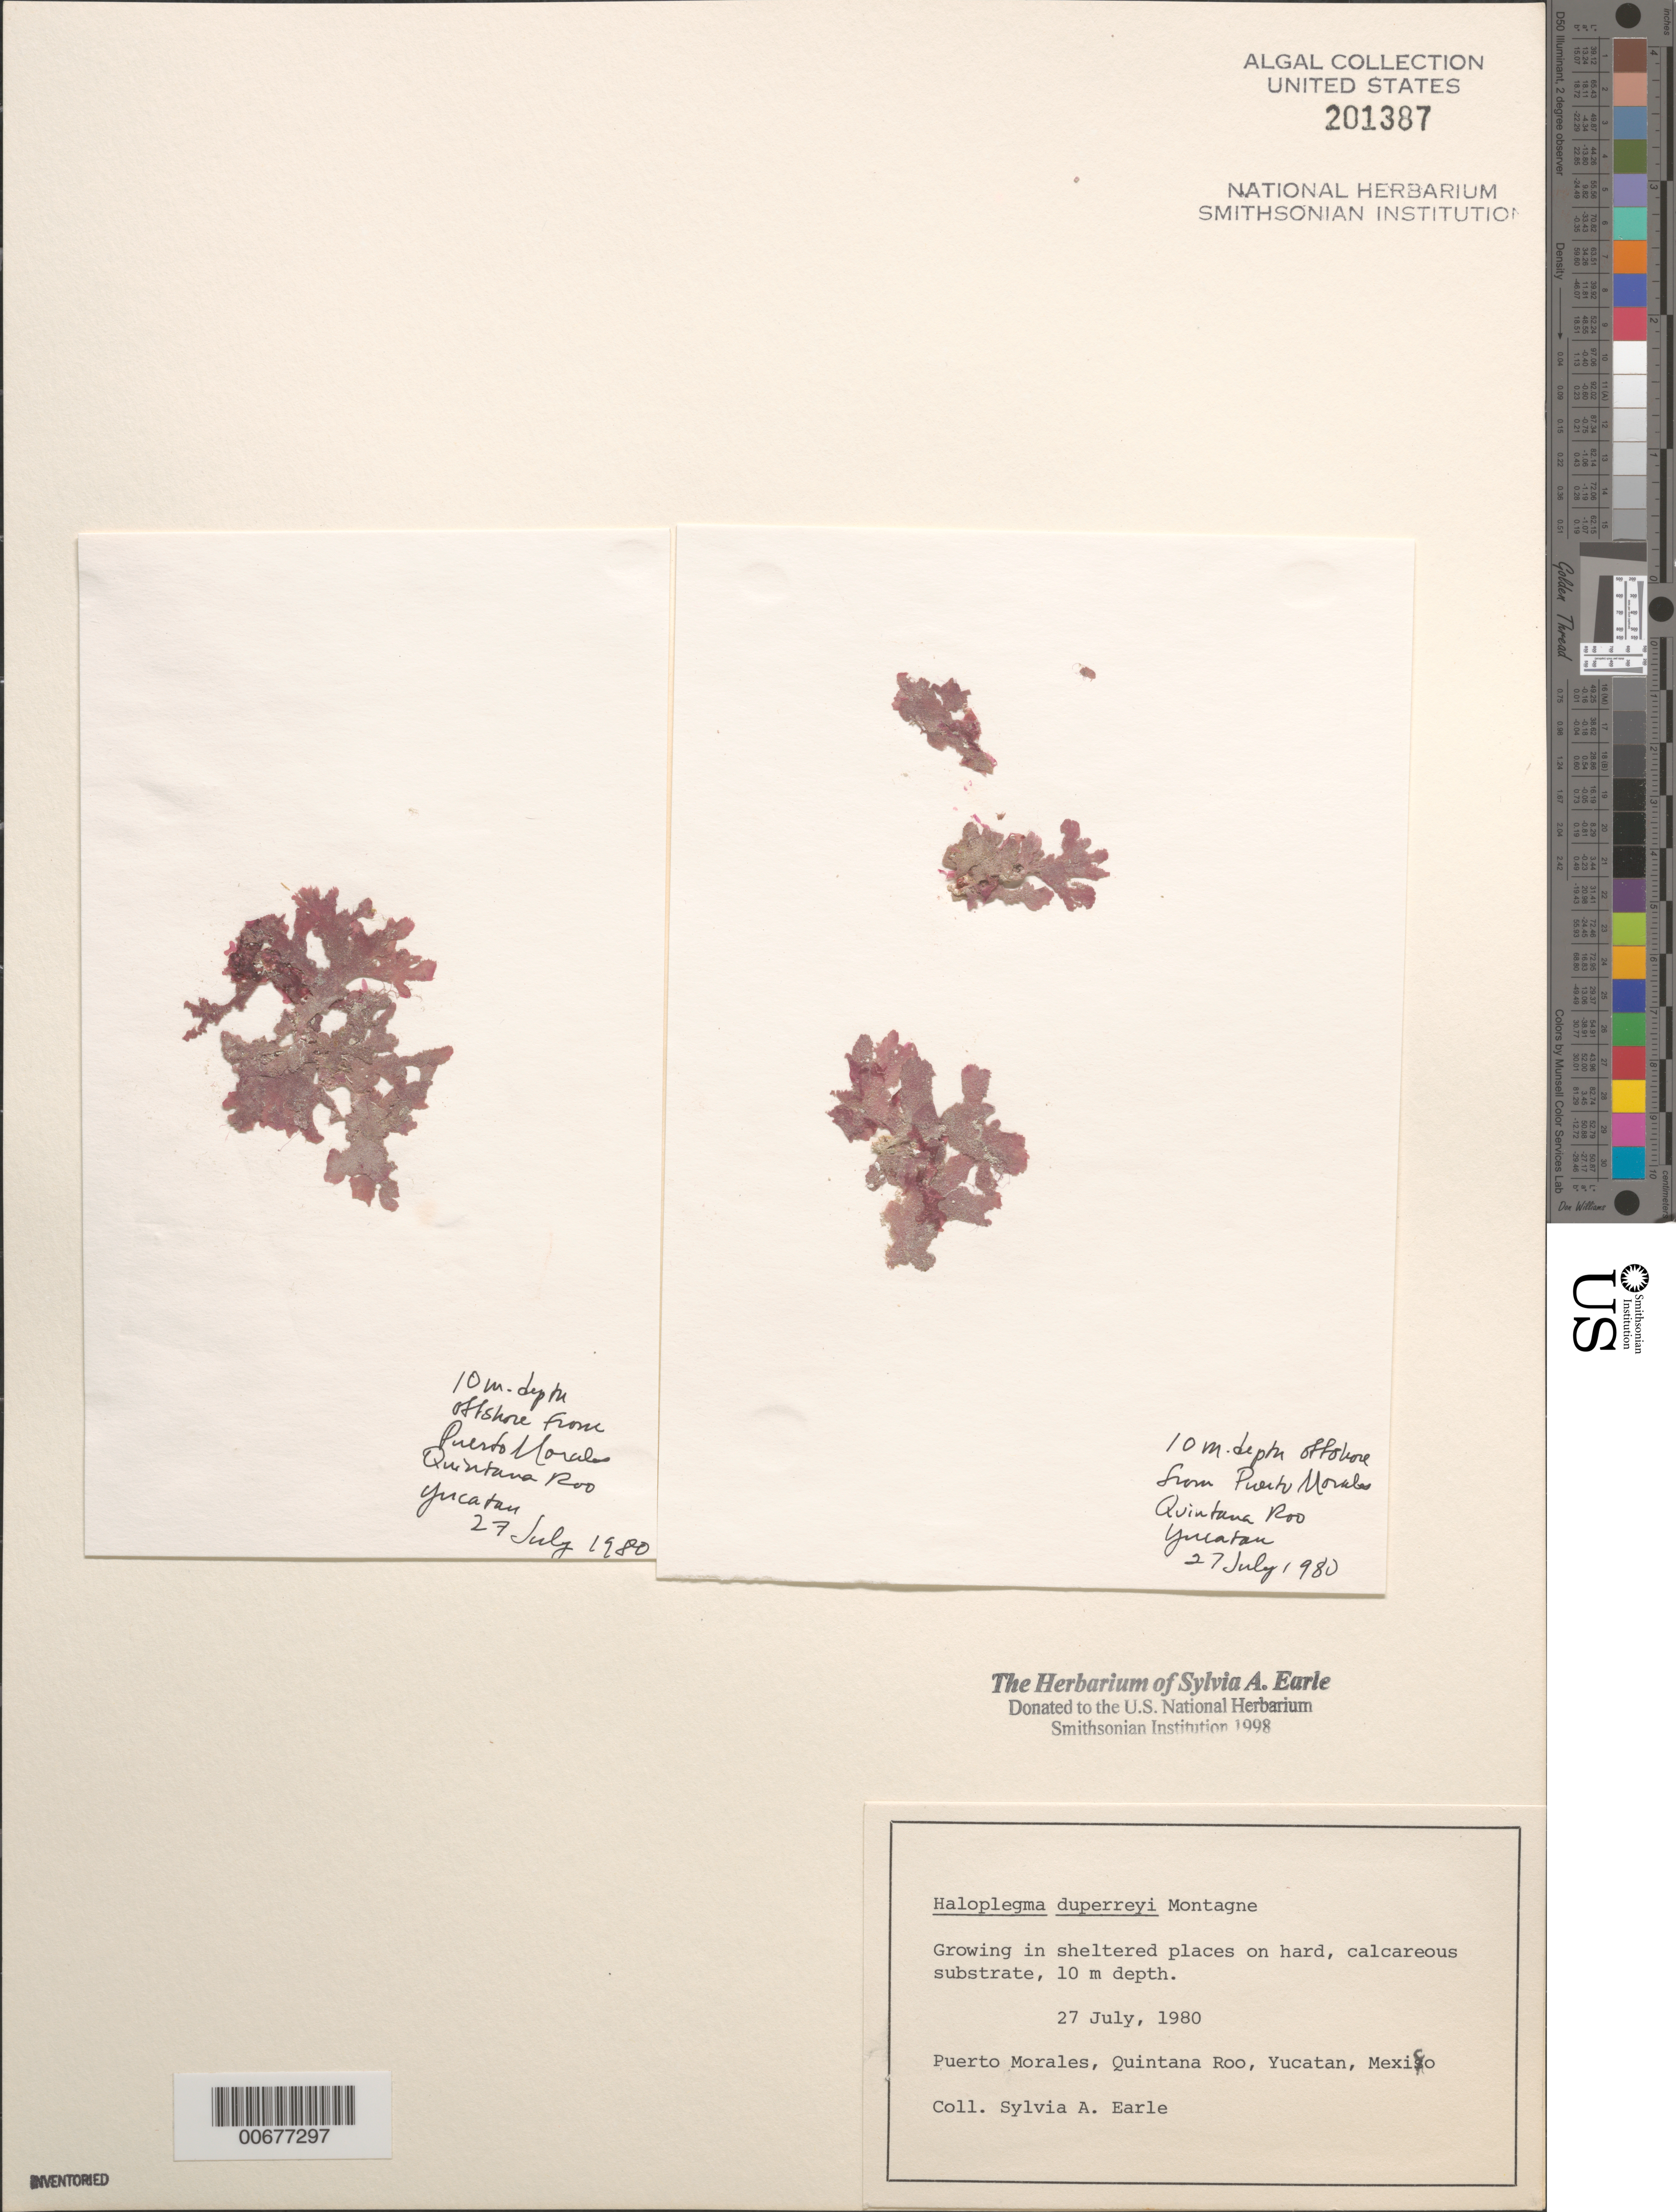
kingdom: Plantae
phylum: Rhodophyta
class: Florideophyceae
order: Ceramiales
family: Wrangeliaceae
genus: Haloplegma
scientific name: Haloplegma duperreyi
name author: Mont.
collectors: S. A. Earle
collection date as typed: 27 Jul 1980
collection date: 1980-07-27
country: Mexico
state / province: Quintana Roo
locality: Puerto Morales, Yucatan Peninsula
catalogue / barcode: US 201387